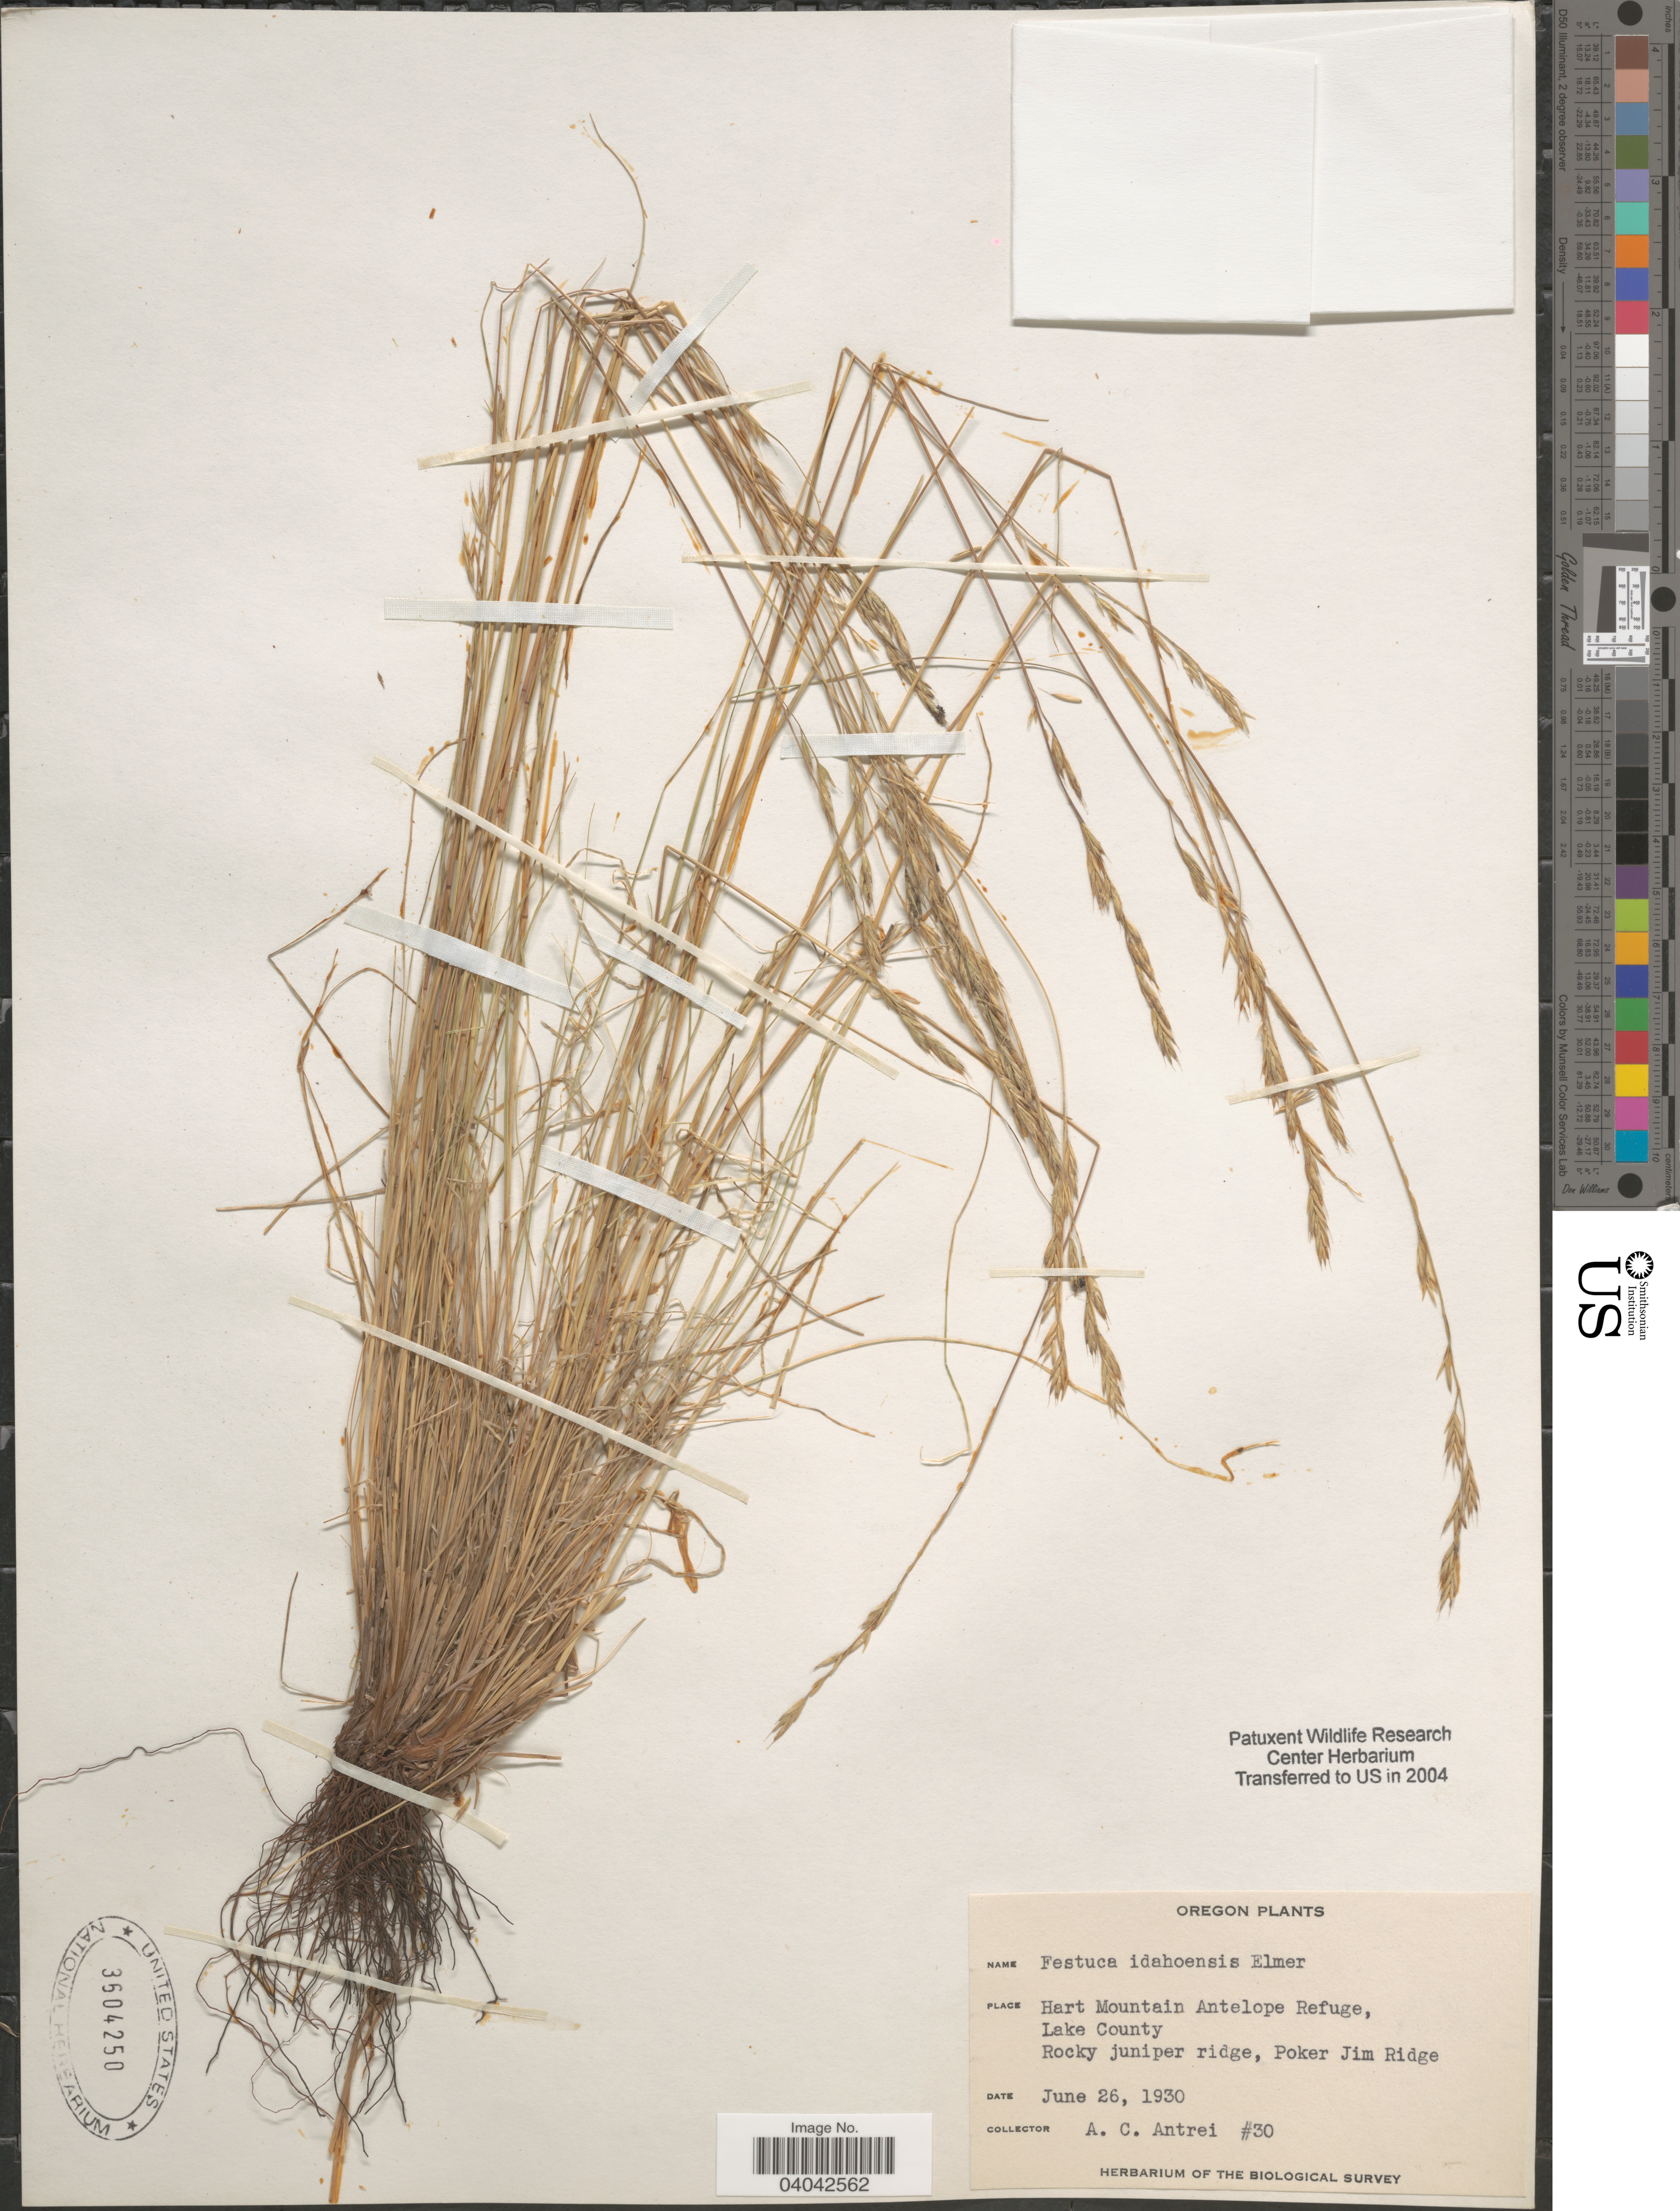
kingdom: Plantae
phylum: Tracheophyta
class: Liliopsida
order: Poales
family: Poaceae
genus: Festuca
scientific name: Festuca idahoensis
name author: Elmer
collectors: A. Antrei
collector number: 30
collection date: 1930-06-26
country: United States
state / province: Oregon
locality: Hart Mountain Antelope Refuge, Lake County. Poker Jim Ridge.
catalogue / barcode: US 3604250